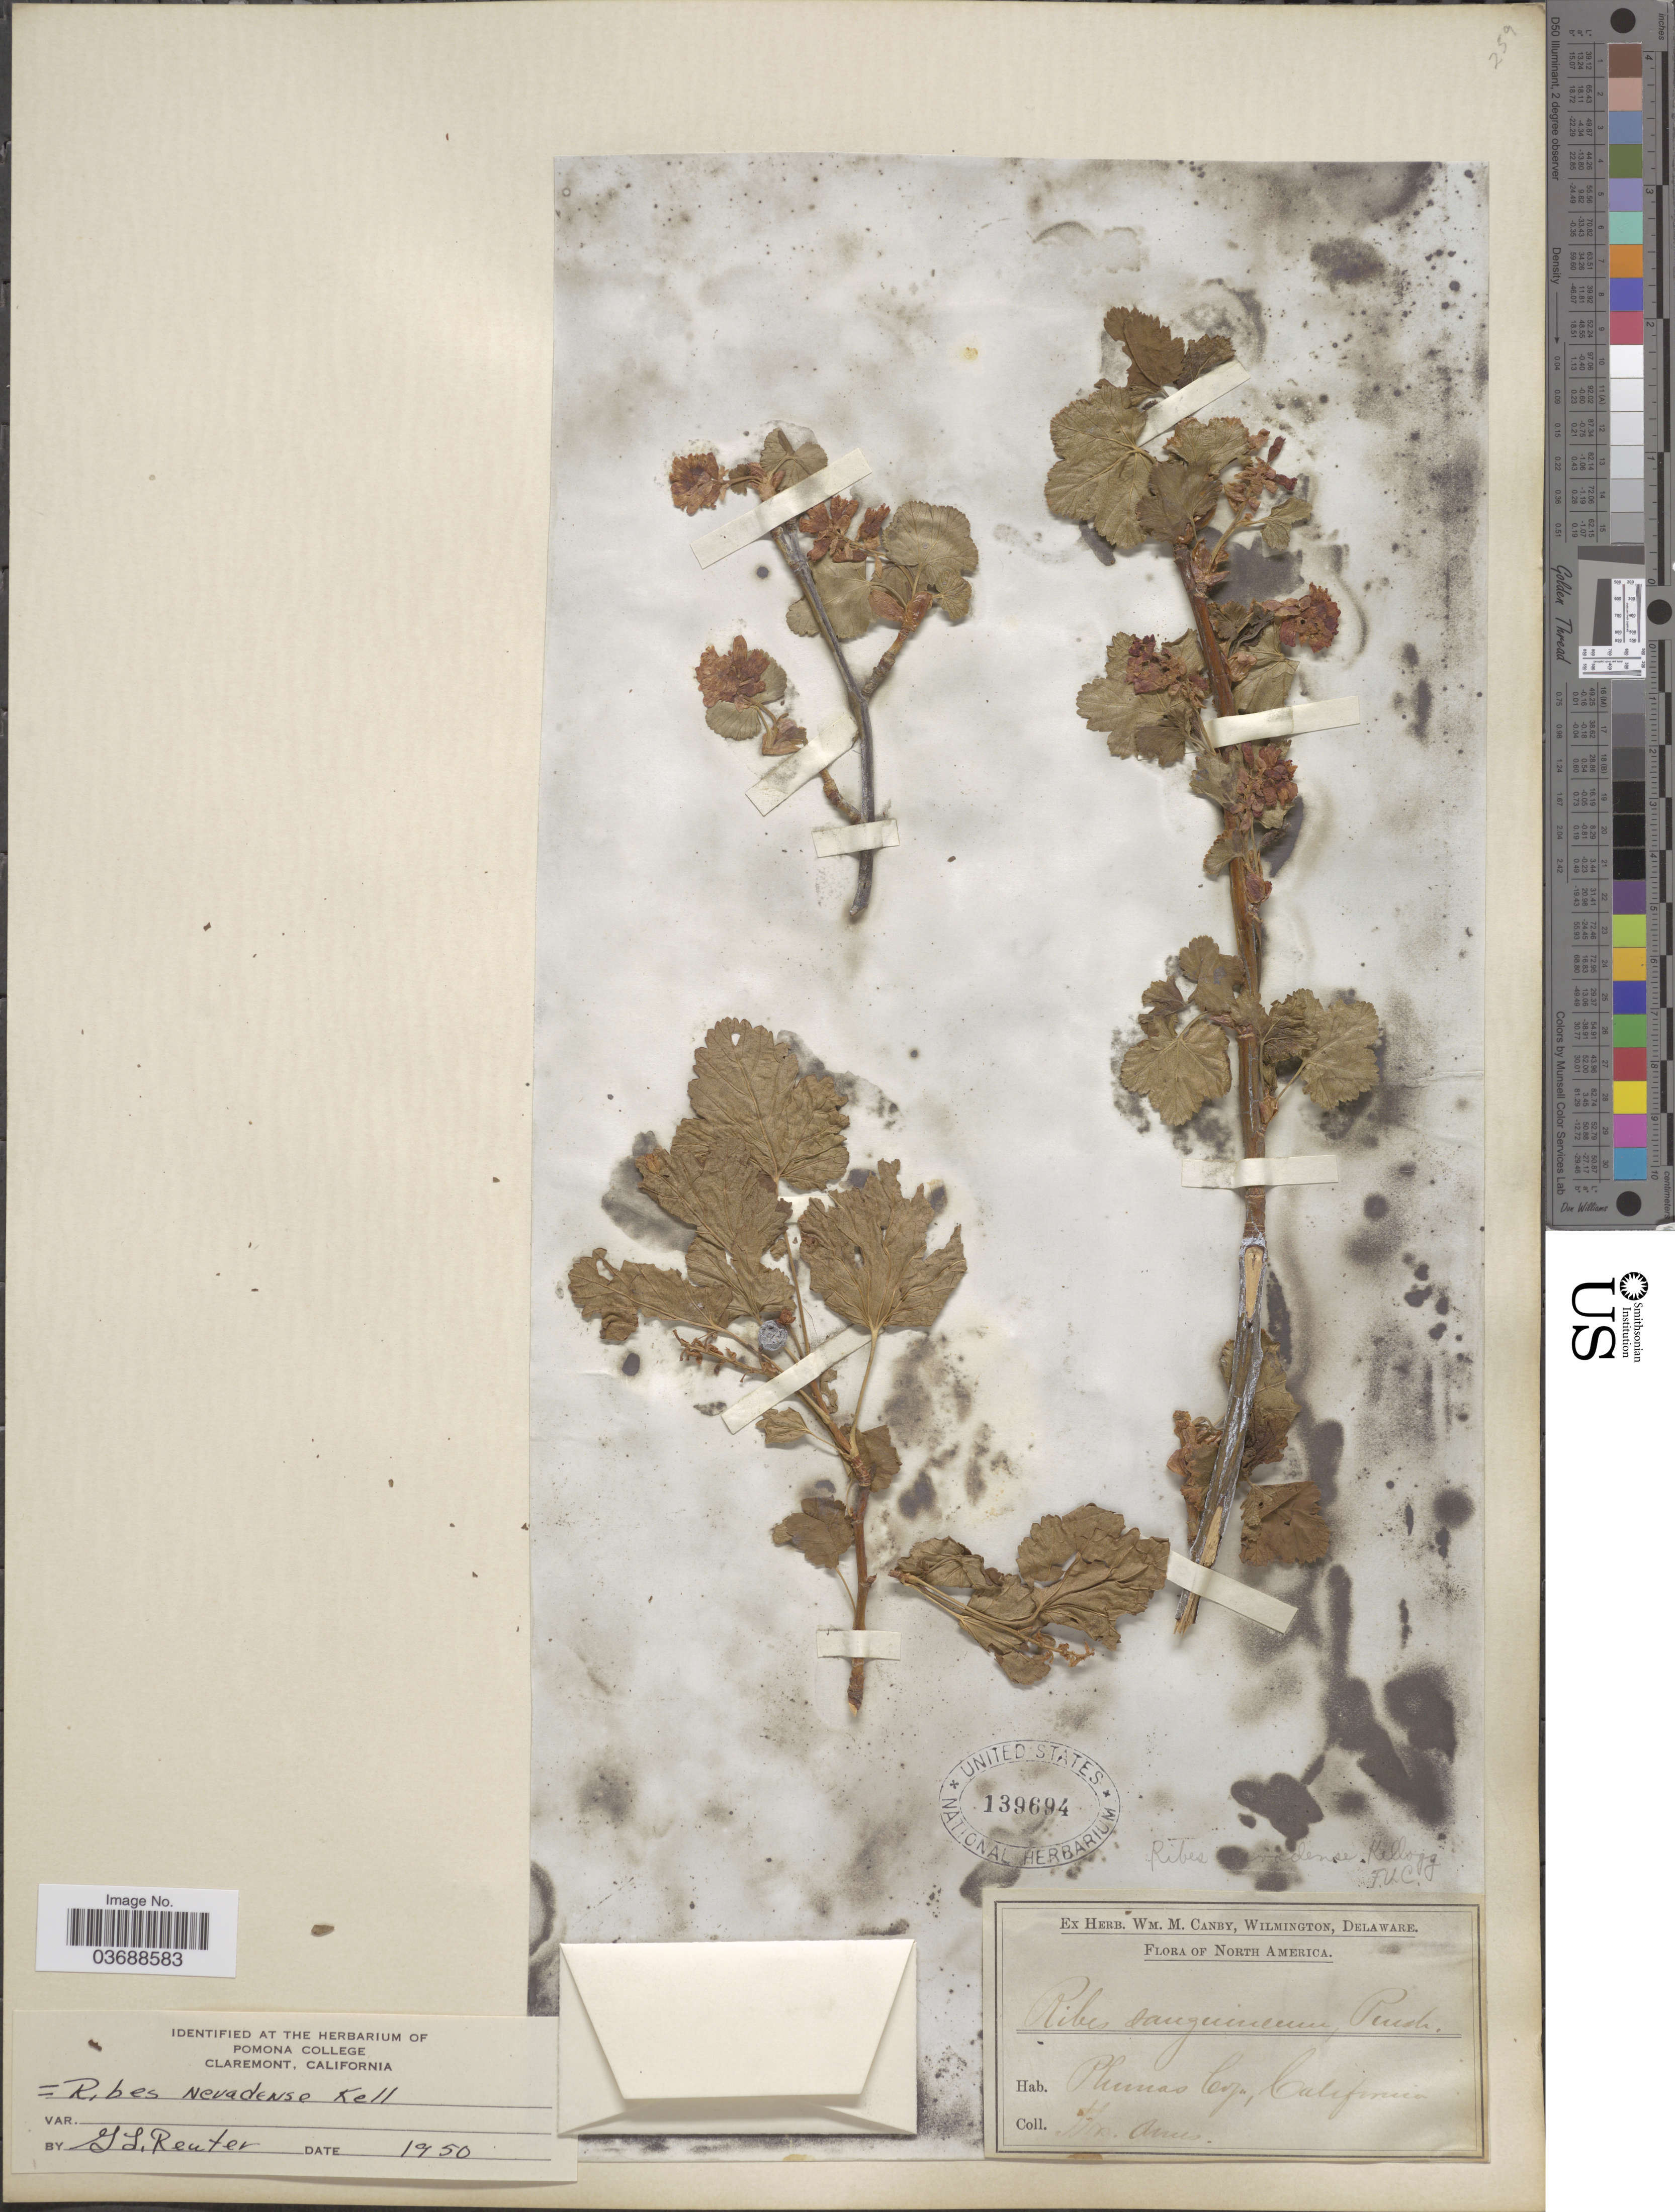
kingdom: Plantae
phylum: Tracheophyta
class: Magnoliopsida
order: Saxifragales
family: Grossulariaceae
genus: Ribes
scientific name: Ribes nevadense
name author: Kellogg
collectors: -- Ames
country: United States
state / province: California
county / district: Plumas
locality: Plumas Co.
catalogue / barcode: US 139694